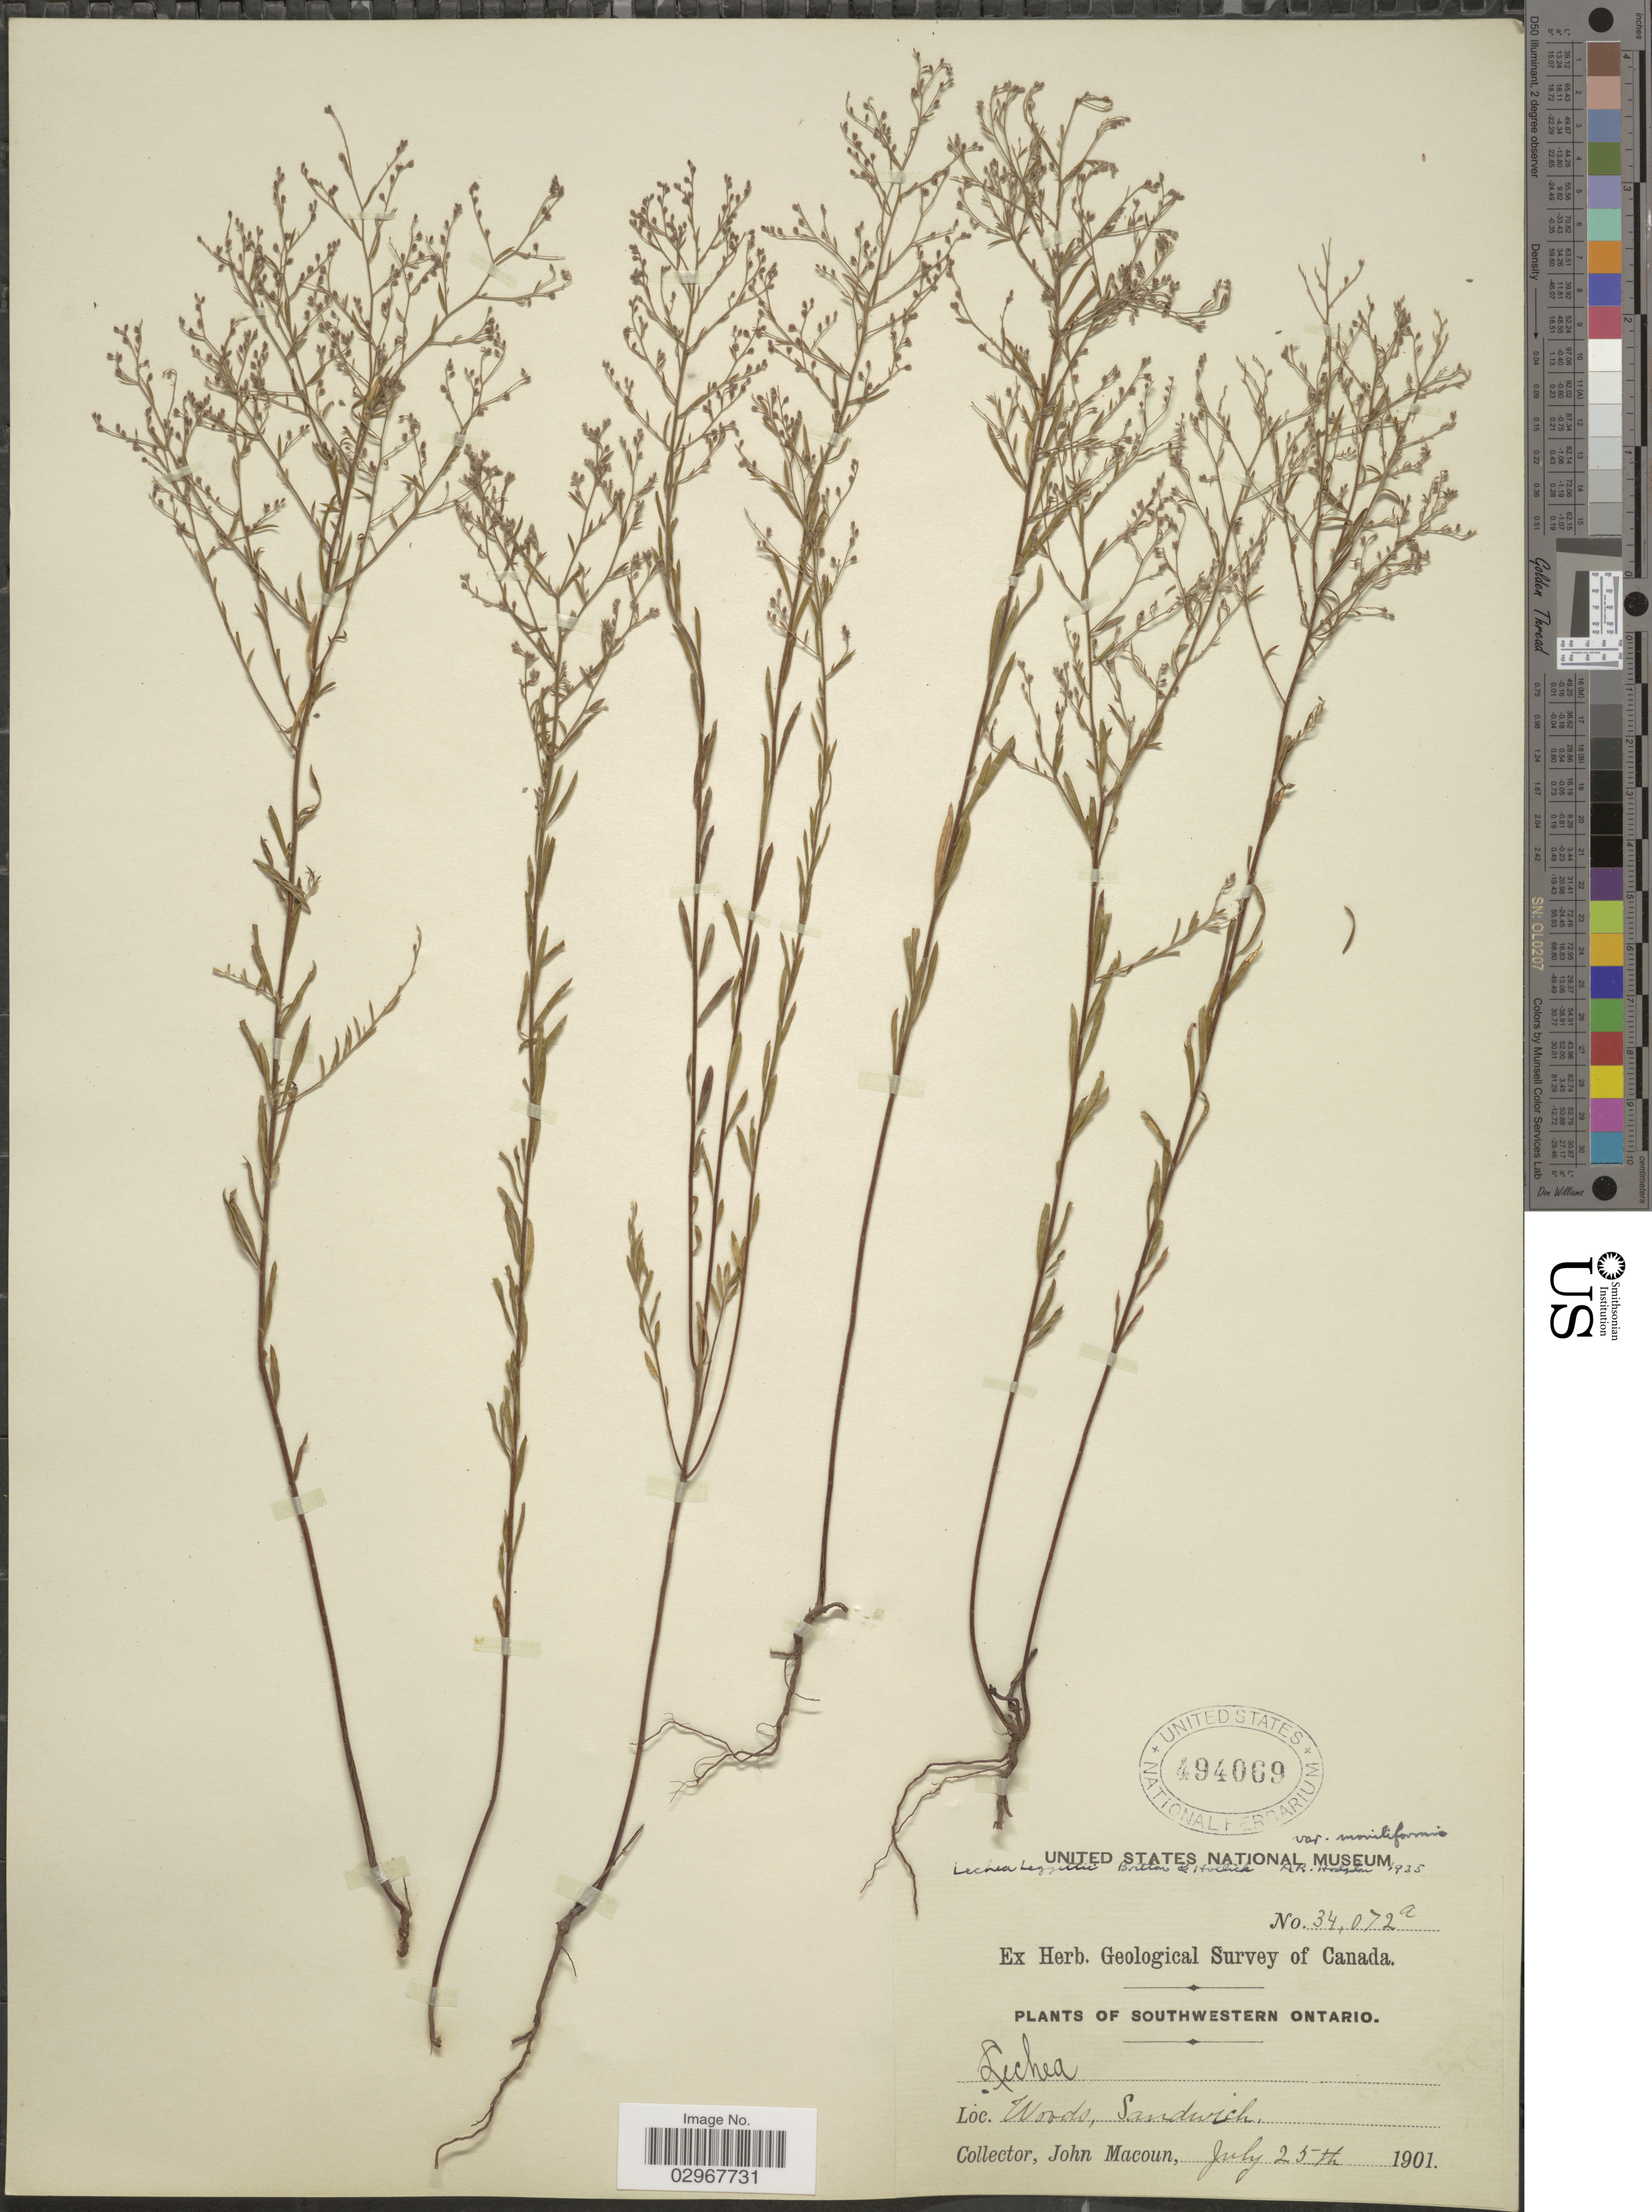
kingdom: Plantae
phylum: Tracheophyta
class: Magnoliopsida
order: Malvales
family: Cistaceae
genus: Lechea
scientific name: Lechea leggettii var. moniliformis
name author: (E.P. Bicknell) Hodgdon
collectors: J. Macoun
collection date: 1901-07-25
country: Canada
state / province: Ontario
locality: Southwestern Ontario. Woods, Sandwich.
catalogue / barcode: US 494069